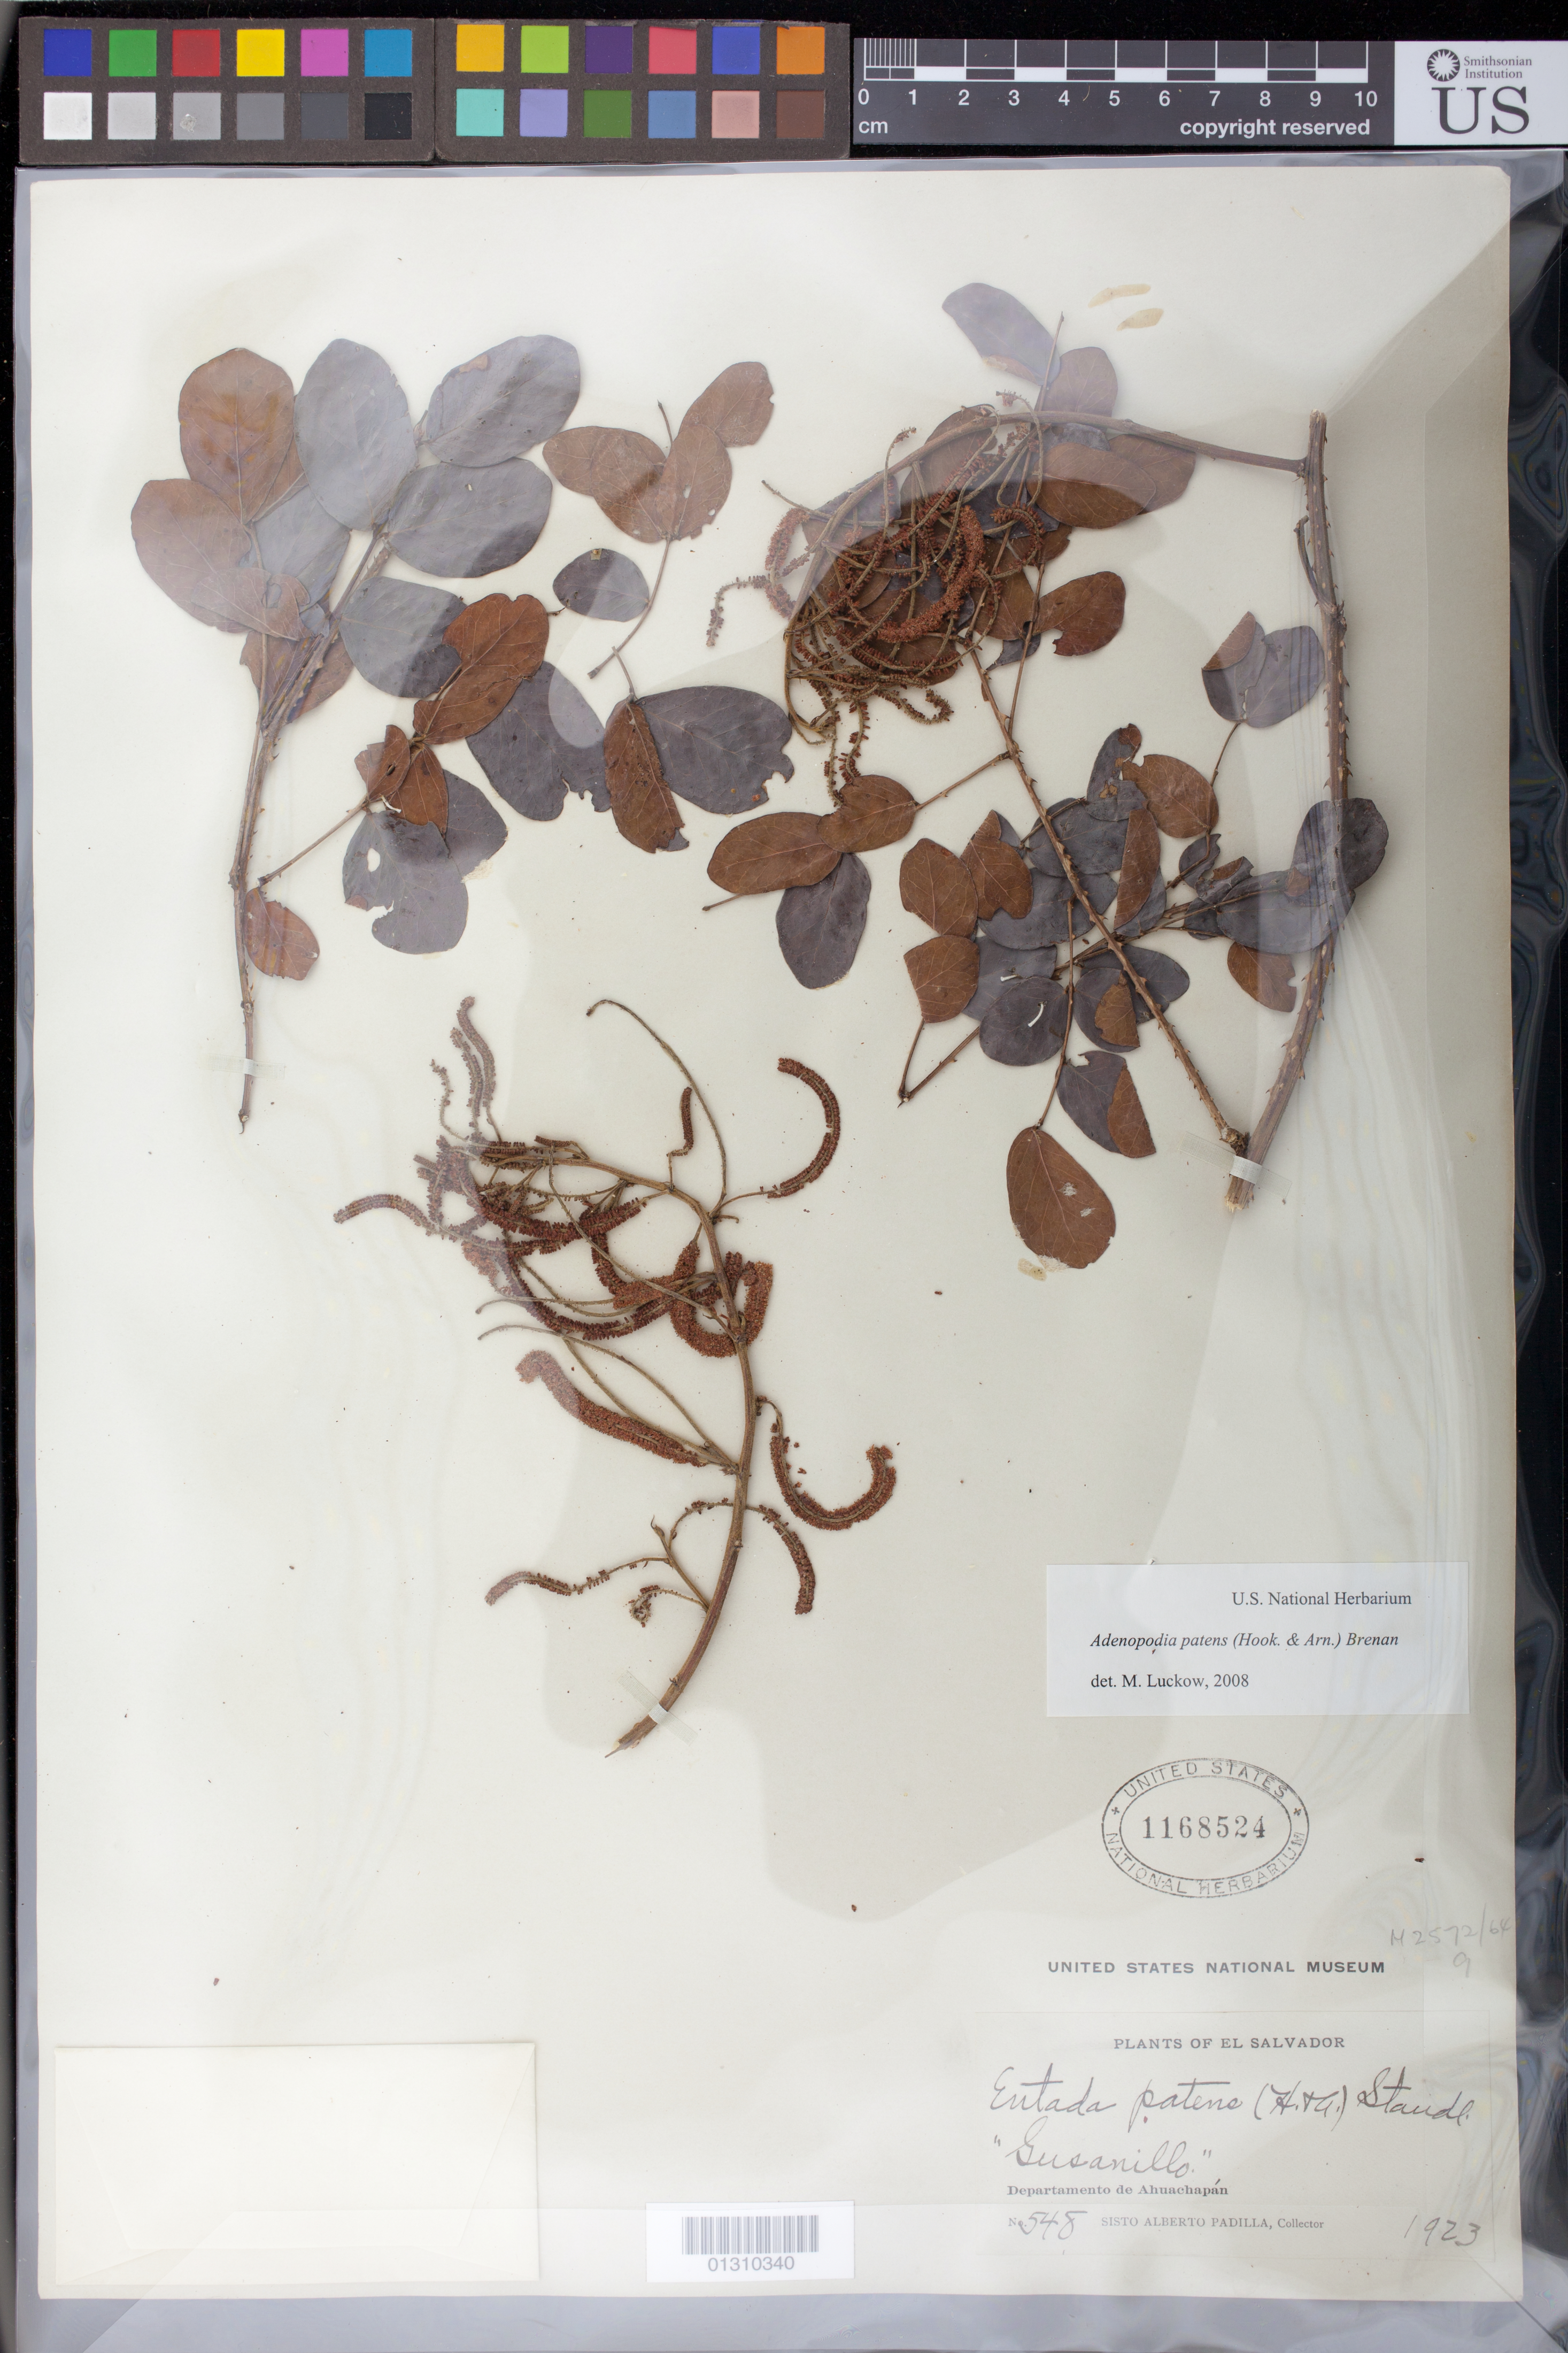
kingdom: Plantae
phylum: Tracheophyta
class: Magnoliopsida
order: Fabales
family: Fabaceae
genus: Adenopodia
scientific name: Adenopodia patens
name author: (Hook. & Arn.) Brenan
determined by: Luckow, M. A.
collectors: S. A. Padilla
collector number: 548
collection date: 1923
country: El Salvador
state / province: Ahuachapán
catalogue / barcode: US 1168524